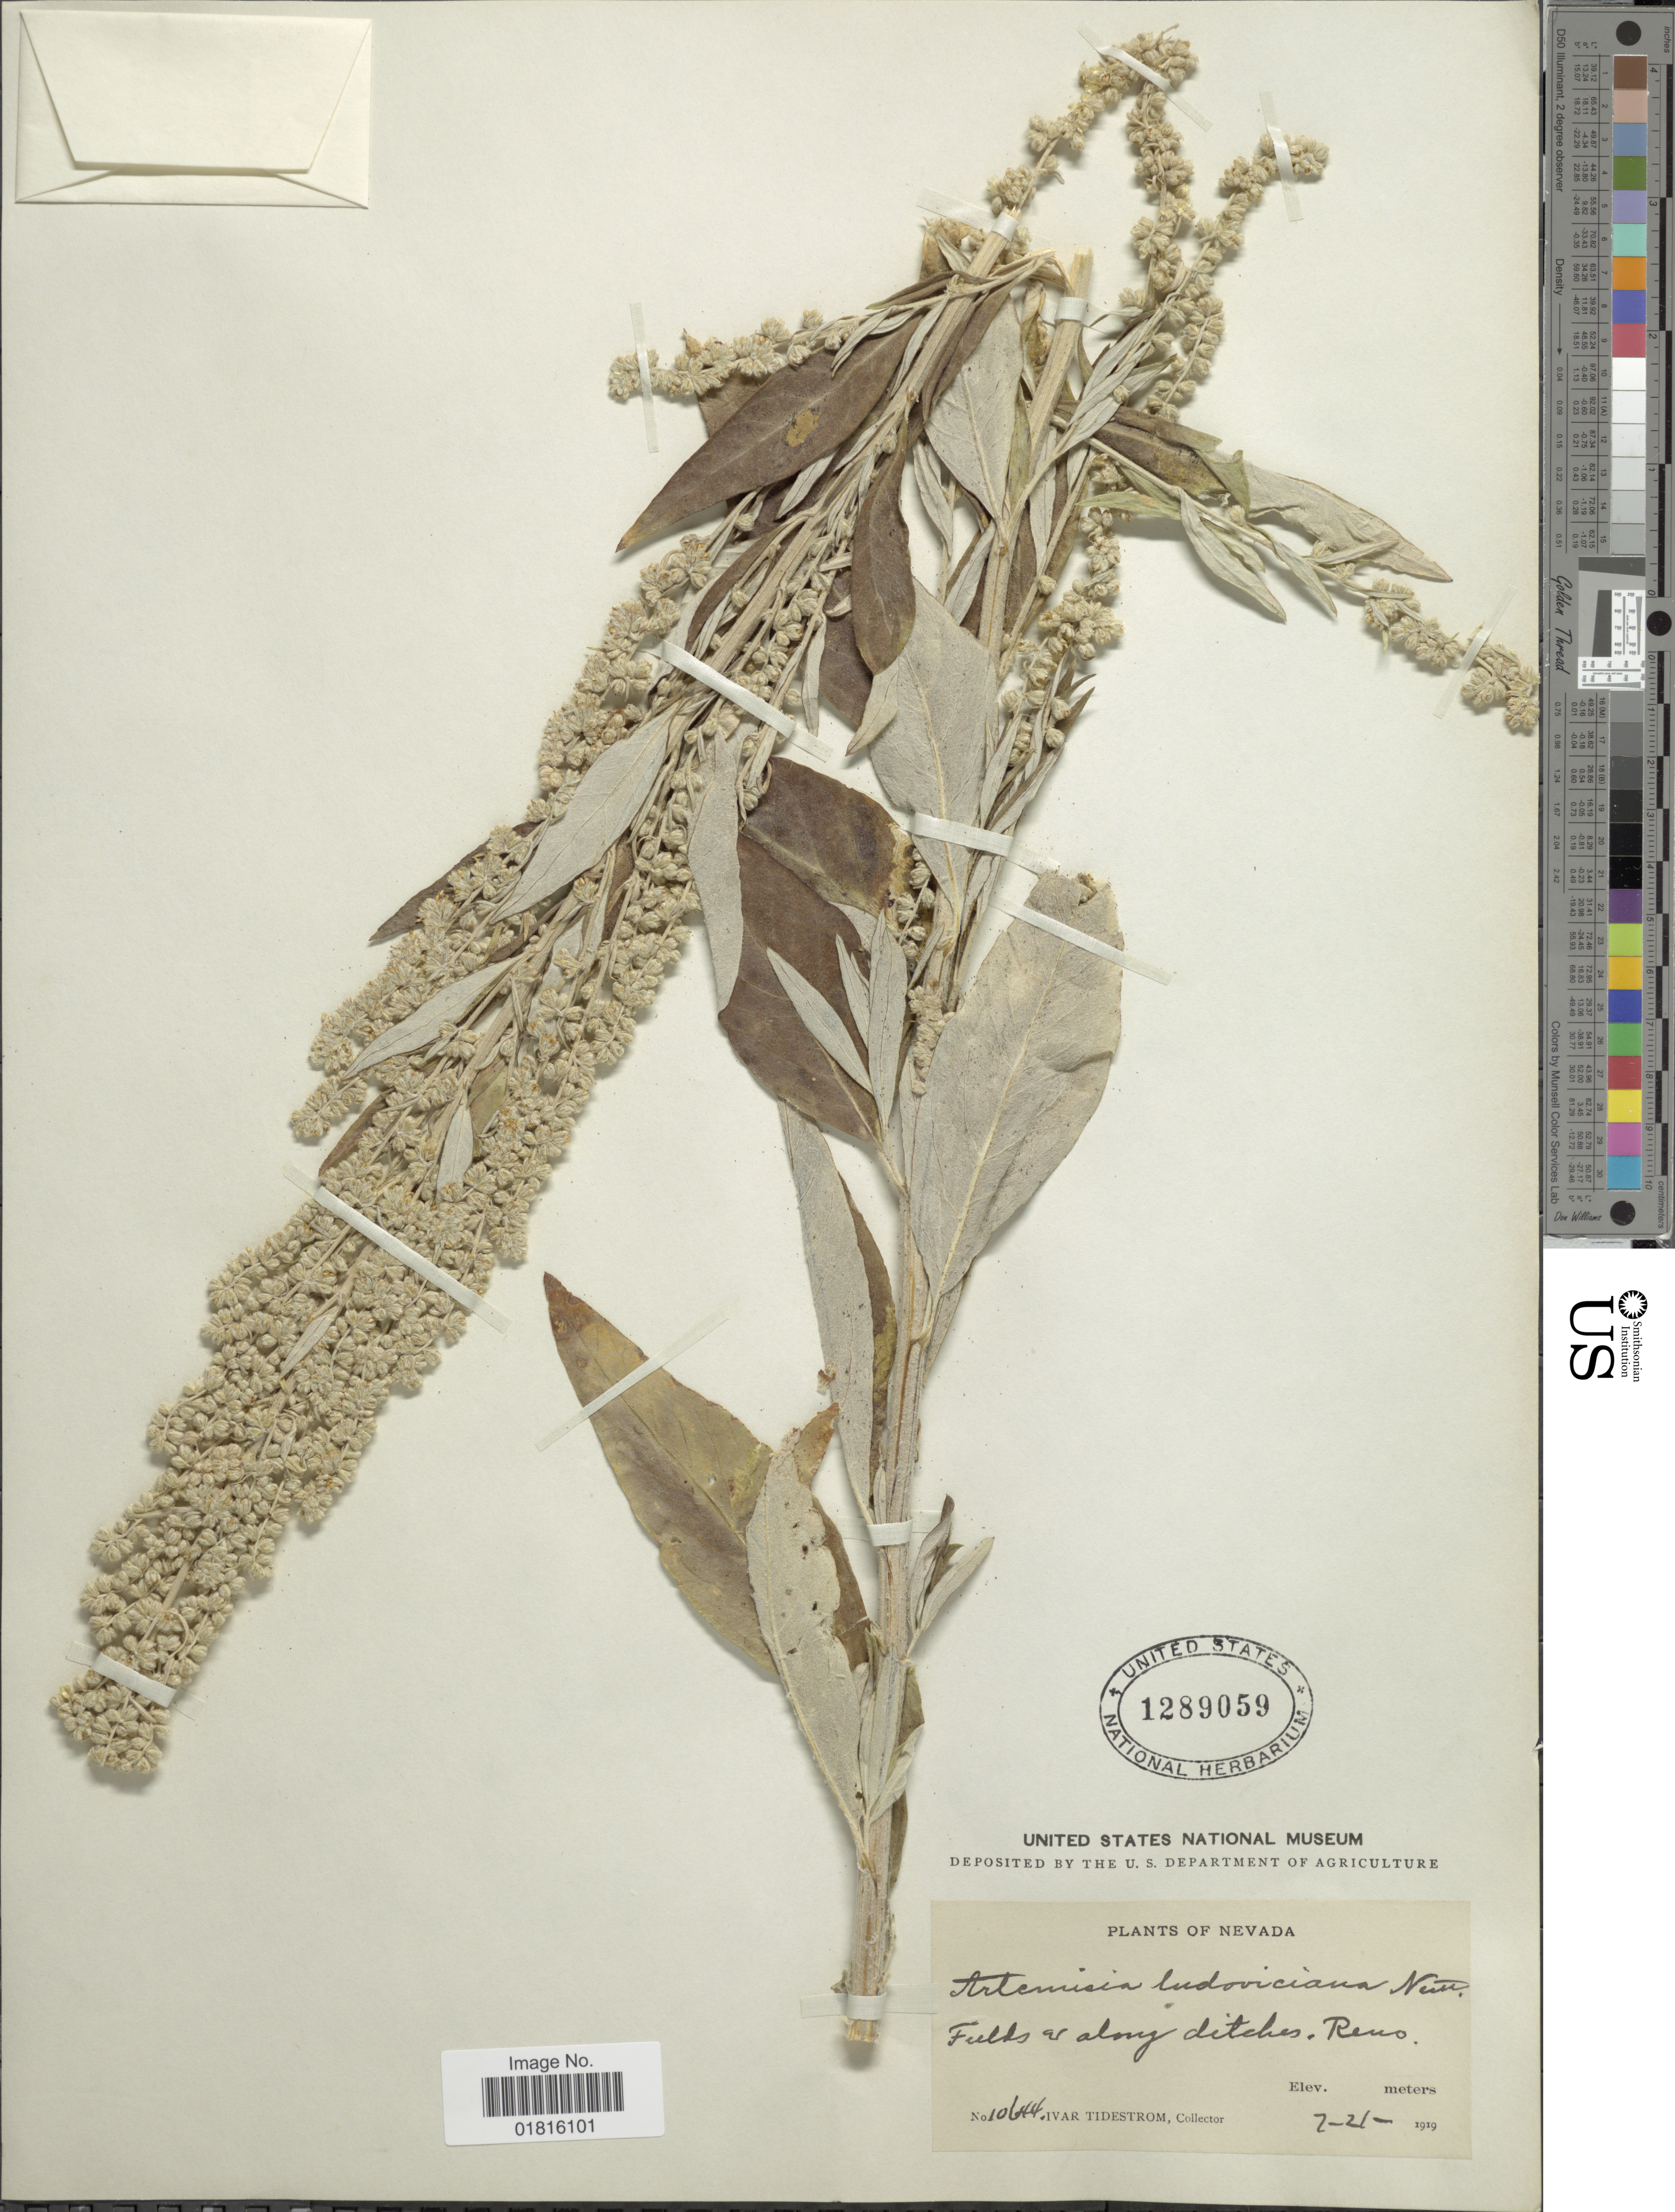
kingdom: Plantae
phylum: Tracheophyta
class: Magnoliopsida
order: Asterales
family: Asteraceae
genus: Artemisia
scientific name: Artemisia ludoviciana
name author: Nutt.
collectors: I. F. Tidestrom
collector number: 10644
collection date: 1919-07-21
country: United States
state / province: Nevada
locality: Fields and along ditches, Reno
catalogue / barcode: US 1289059